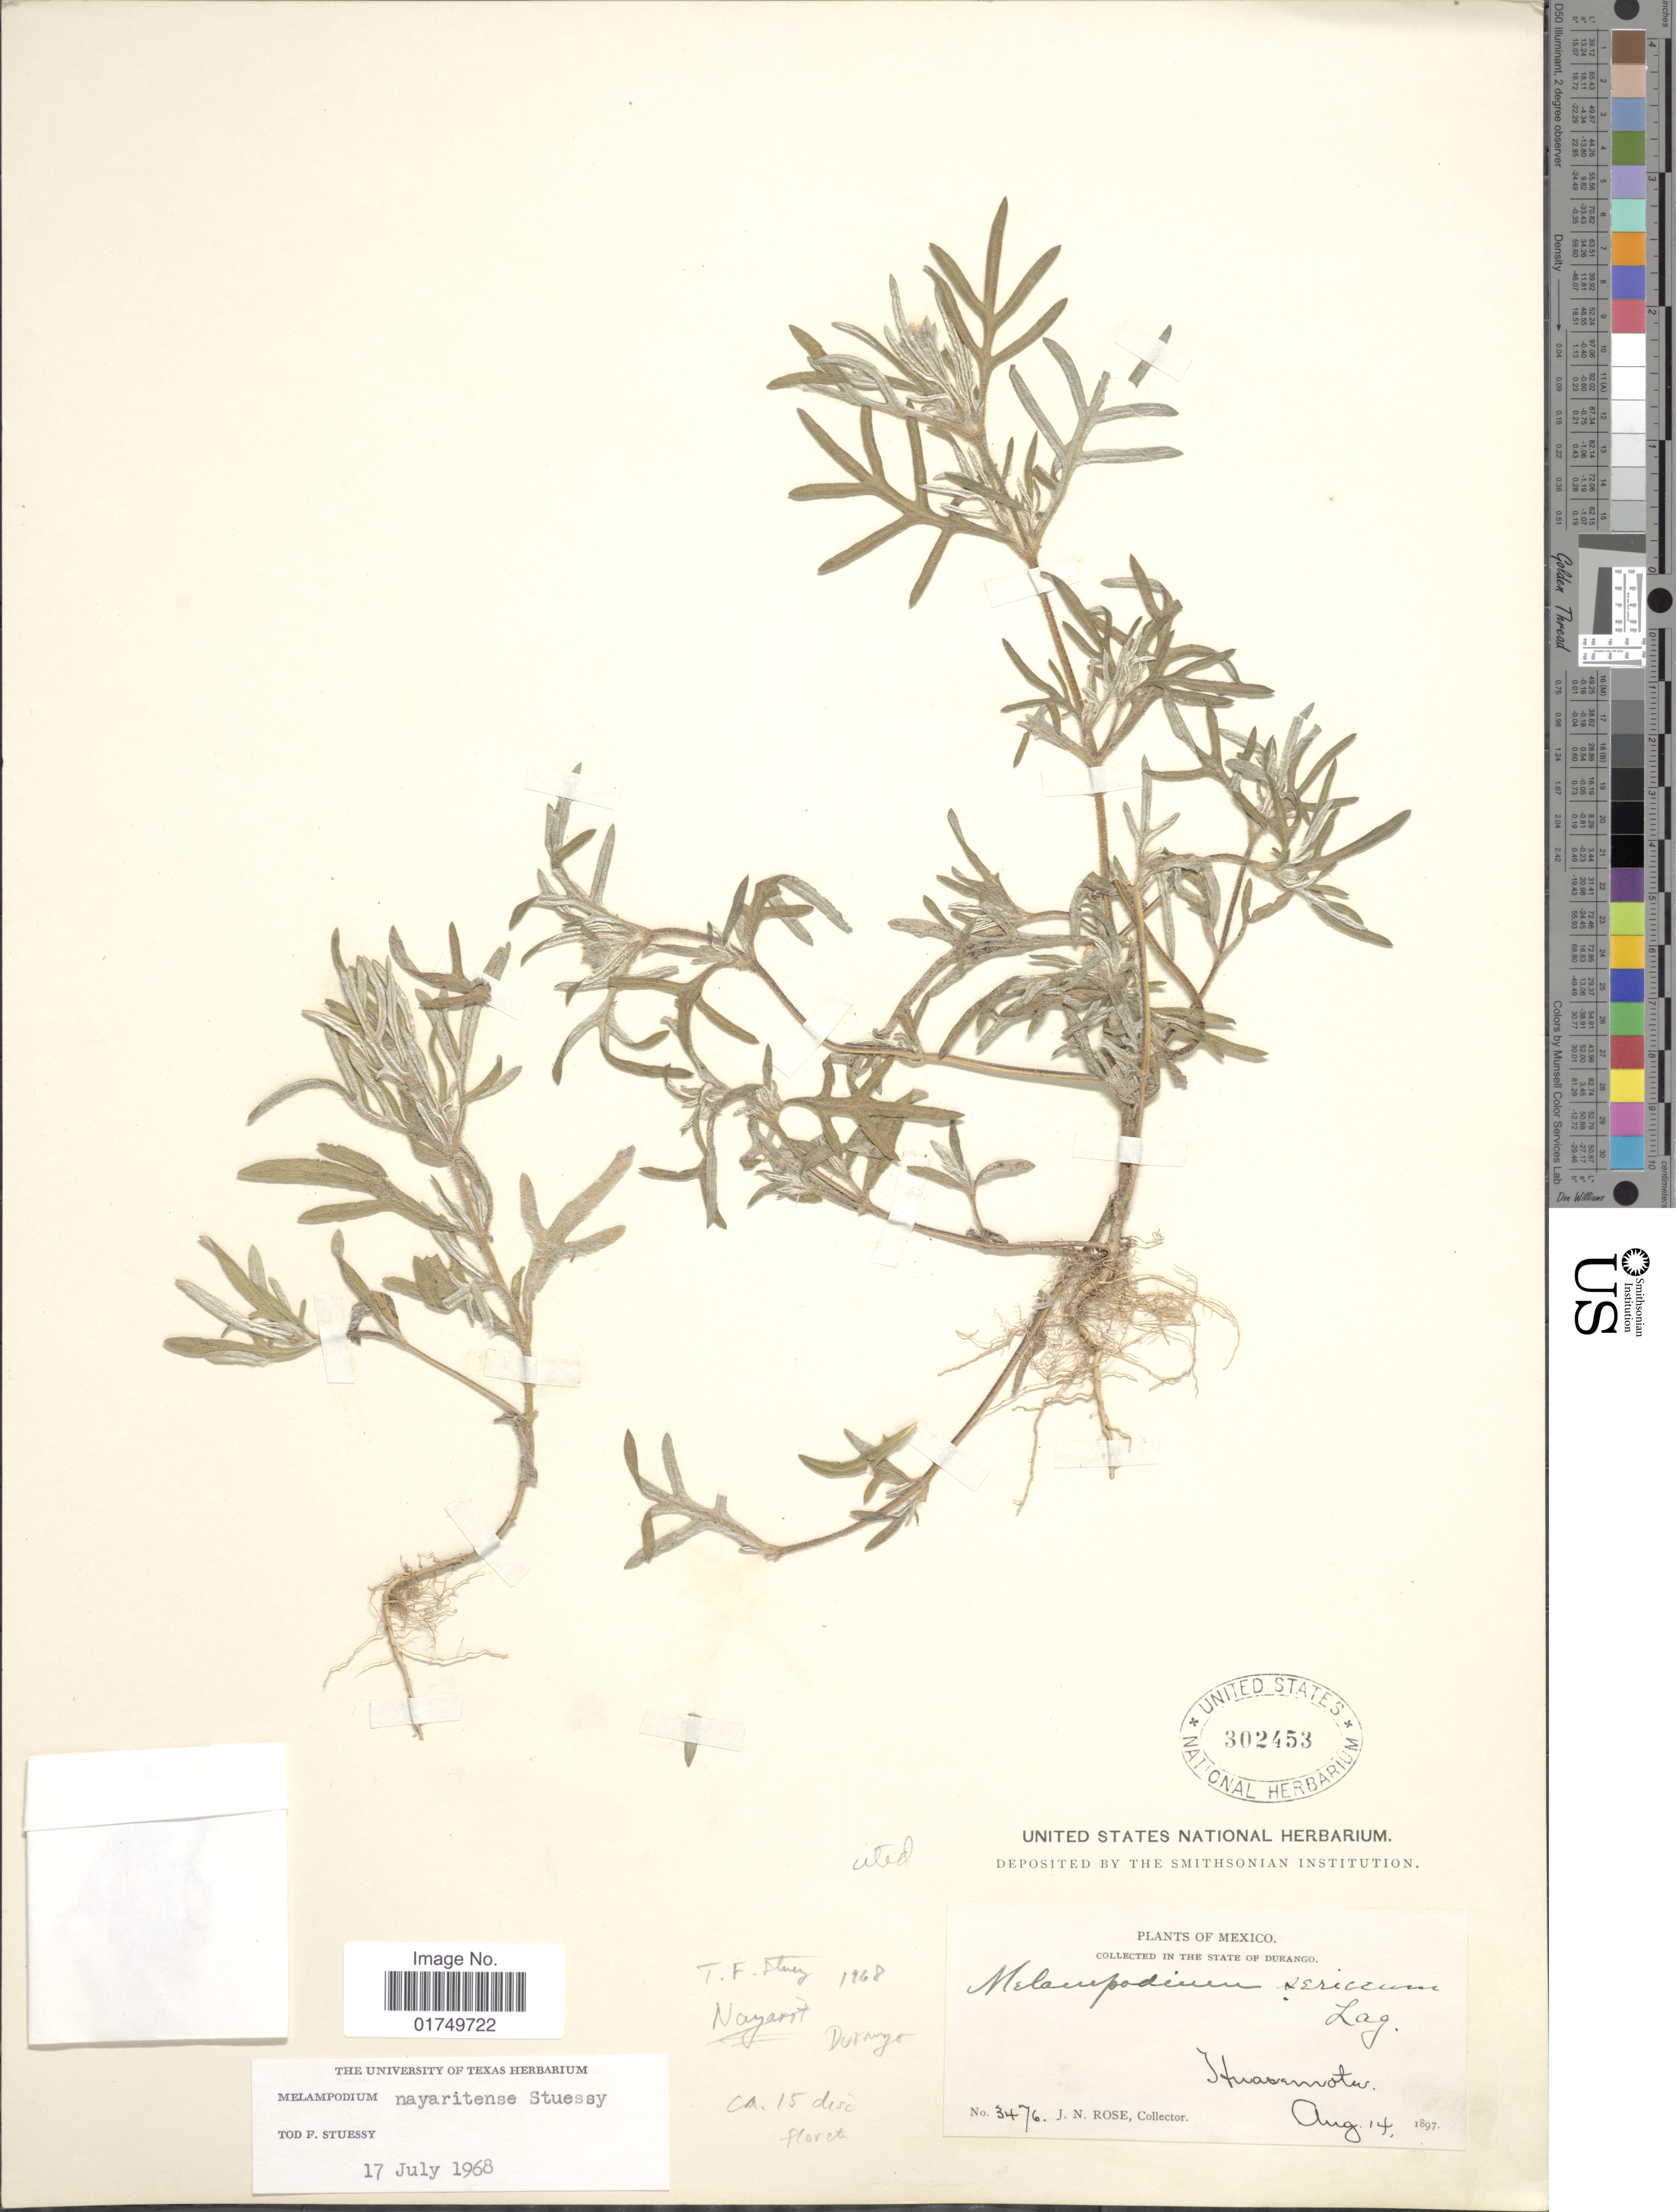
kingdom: Plantae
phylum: Tracheophyta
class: Magnoliopsida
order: Asterales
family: Asteraceae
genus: Melampodium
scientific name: Melampodium nayaritense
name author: Stuessy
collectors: J. N. Rose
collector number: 3476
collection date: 1897-08-14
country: Mexico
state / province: Durango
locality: Huazamota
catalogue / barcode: US 302453